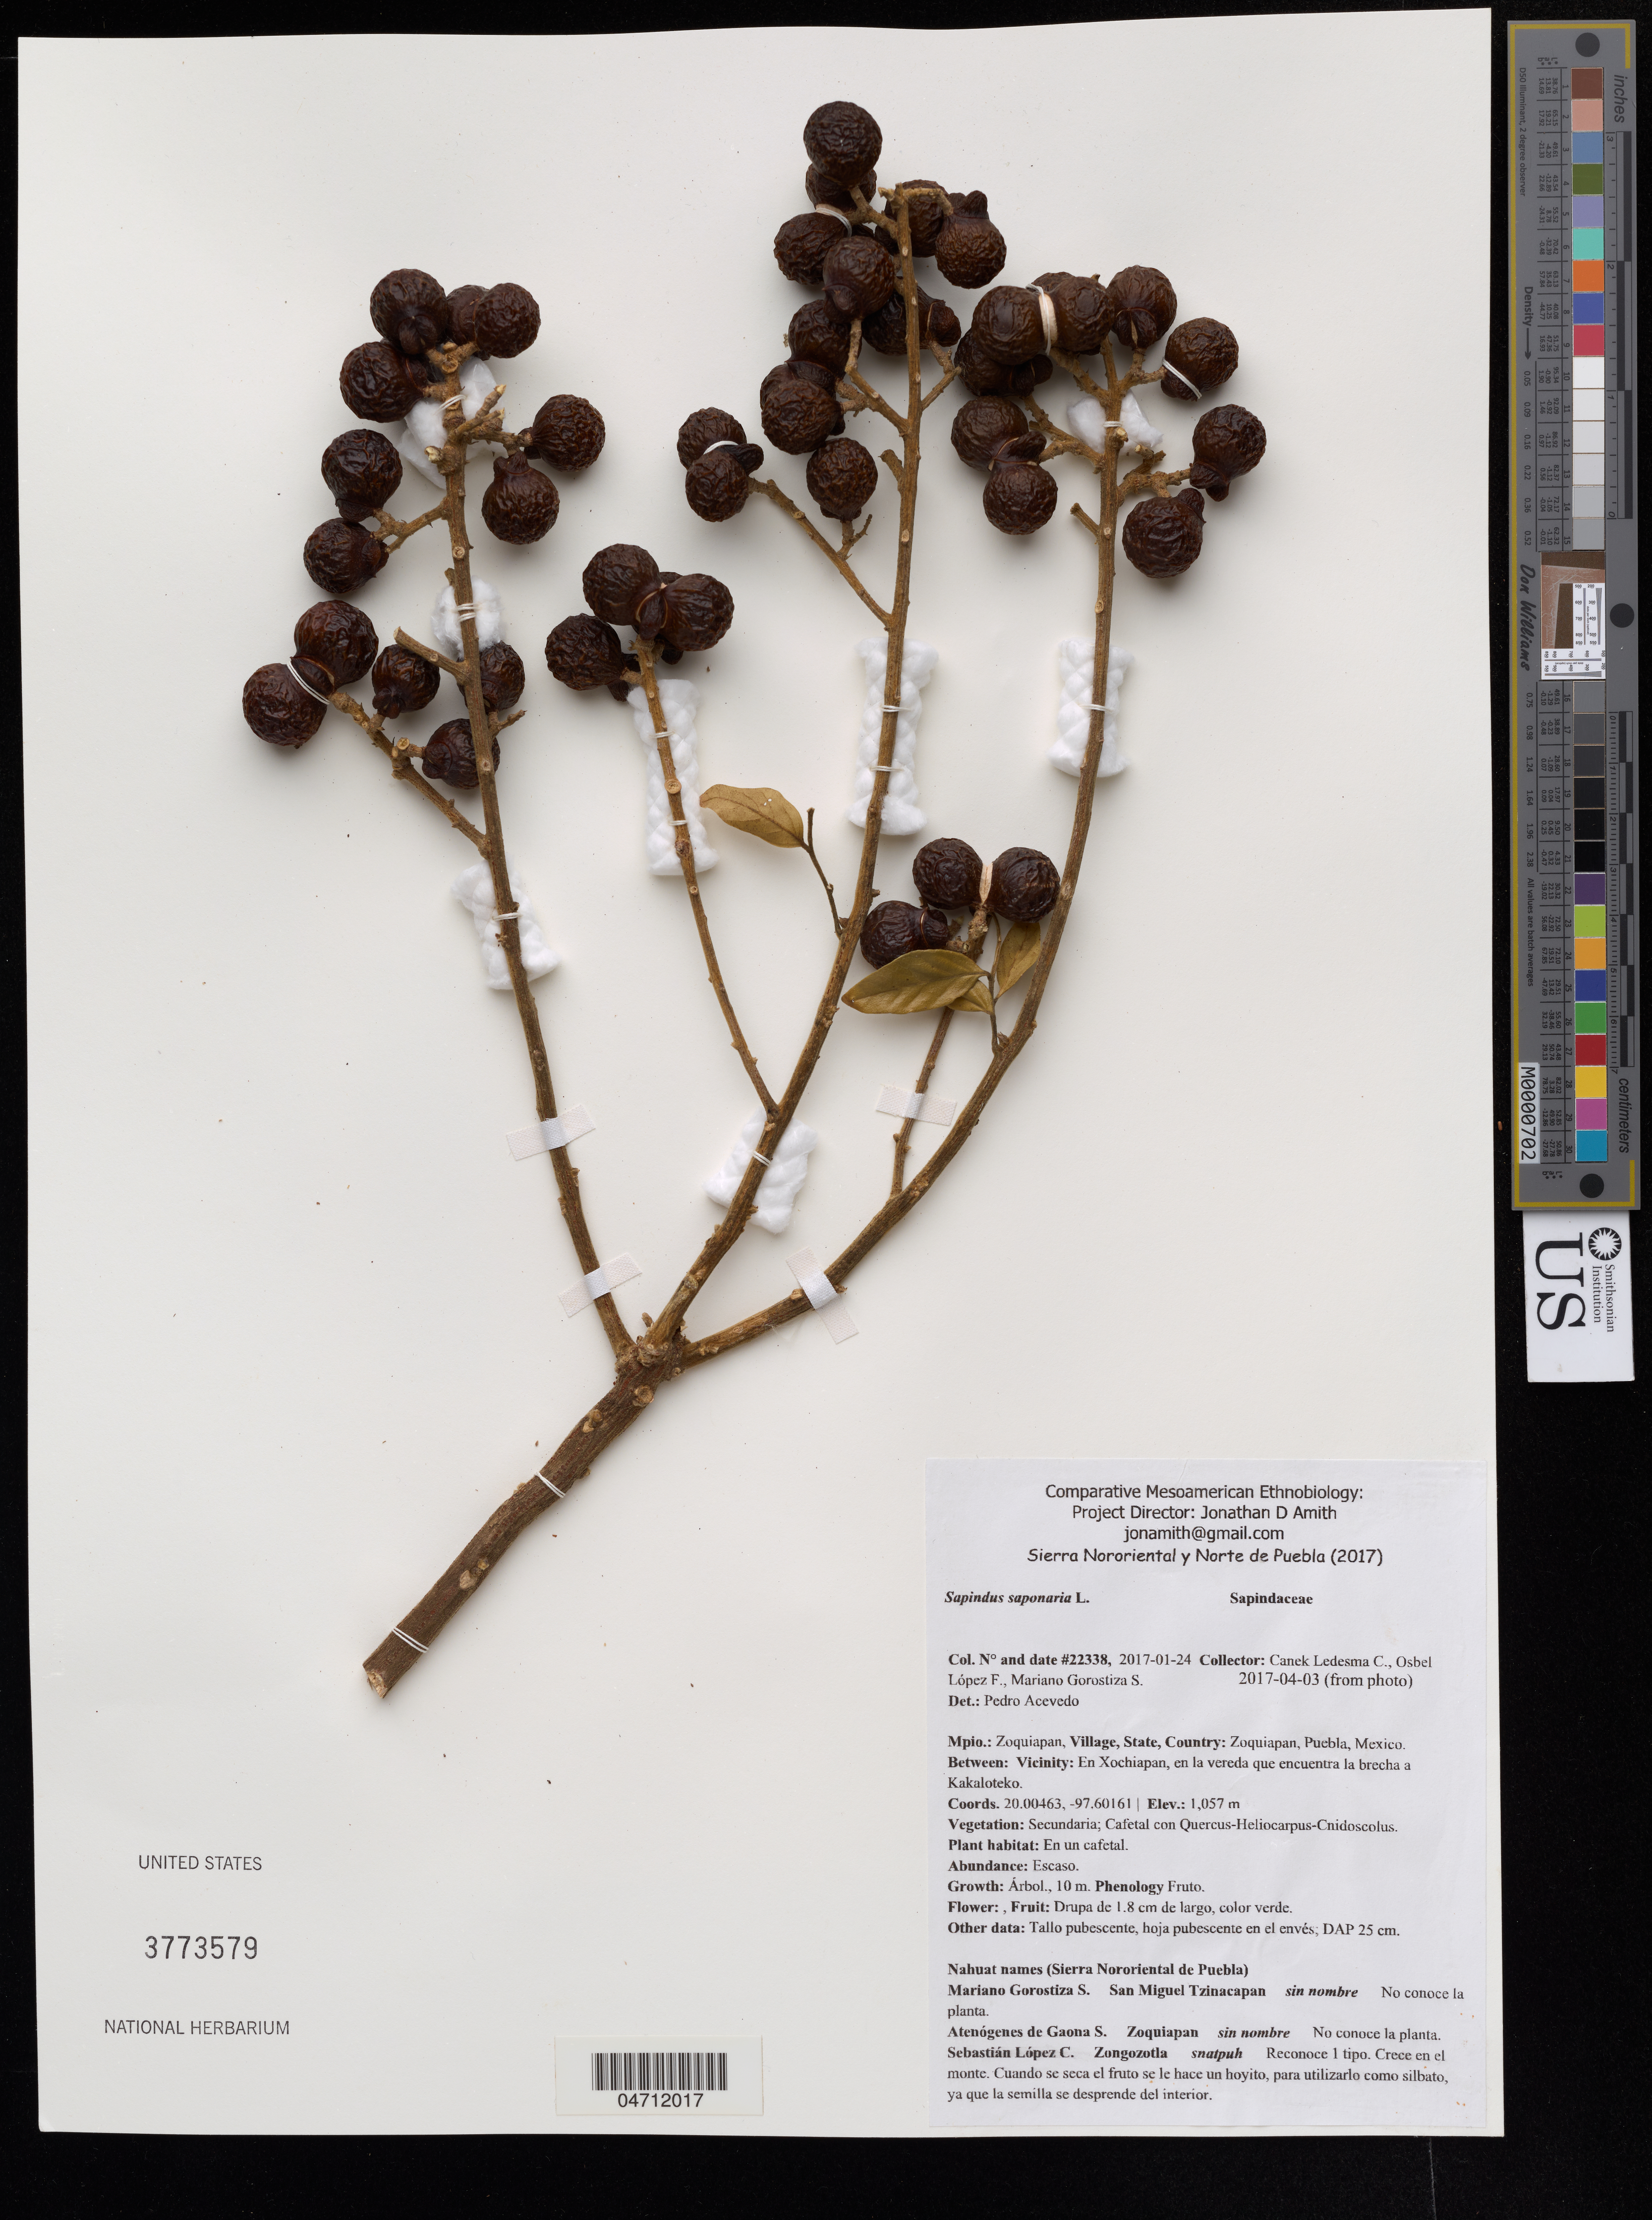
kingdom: Plantae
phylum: Tracheophyta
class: Magnoliopsida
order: Sapindales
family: Sapindaceae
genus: Sapindus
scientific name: Sapindus saponaria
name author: L.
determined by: Acevedo-Rodríguez, P., (BOT), Smithsonian Institution - National Museum of Natural History (UNITED STATES)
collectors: Canek Ledesma C., O. López Francisco & M. Gorostiza S.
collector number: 22338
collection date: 2017-01-24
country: Mexico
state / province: Puebla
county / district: Zoquiapan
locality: Zoquiapan, En Xochiapan, en la vereda que encuentra la brecha a Kakaloteko.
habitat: En un cafetal.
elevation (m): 1057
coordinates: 20.00463, -97.60161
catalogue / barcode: US 3773579